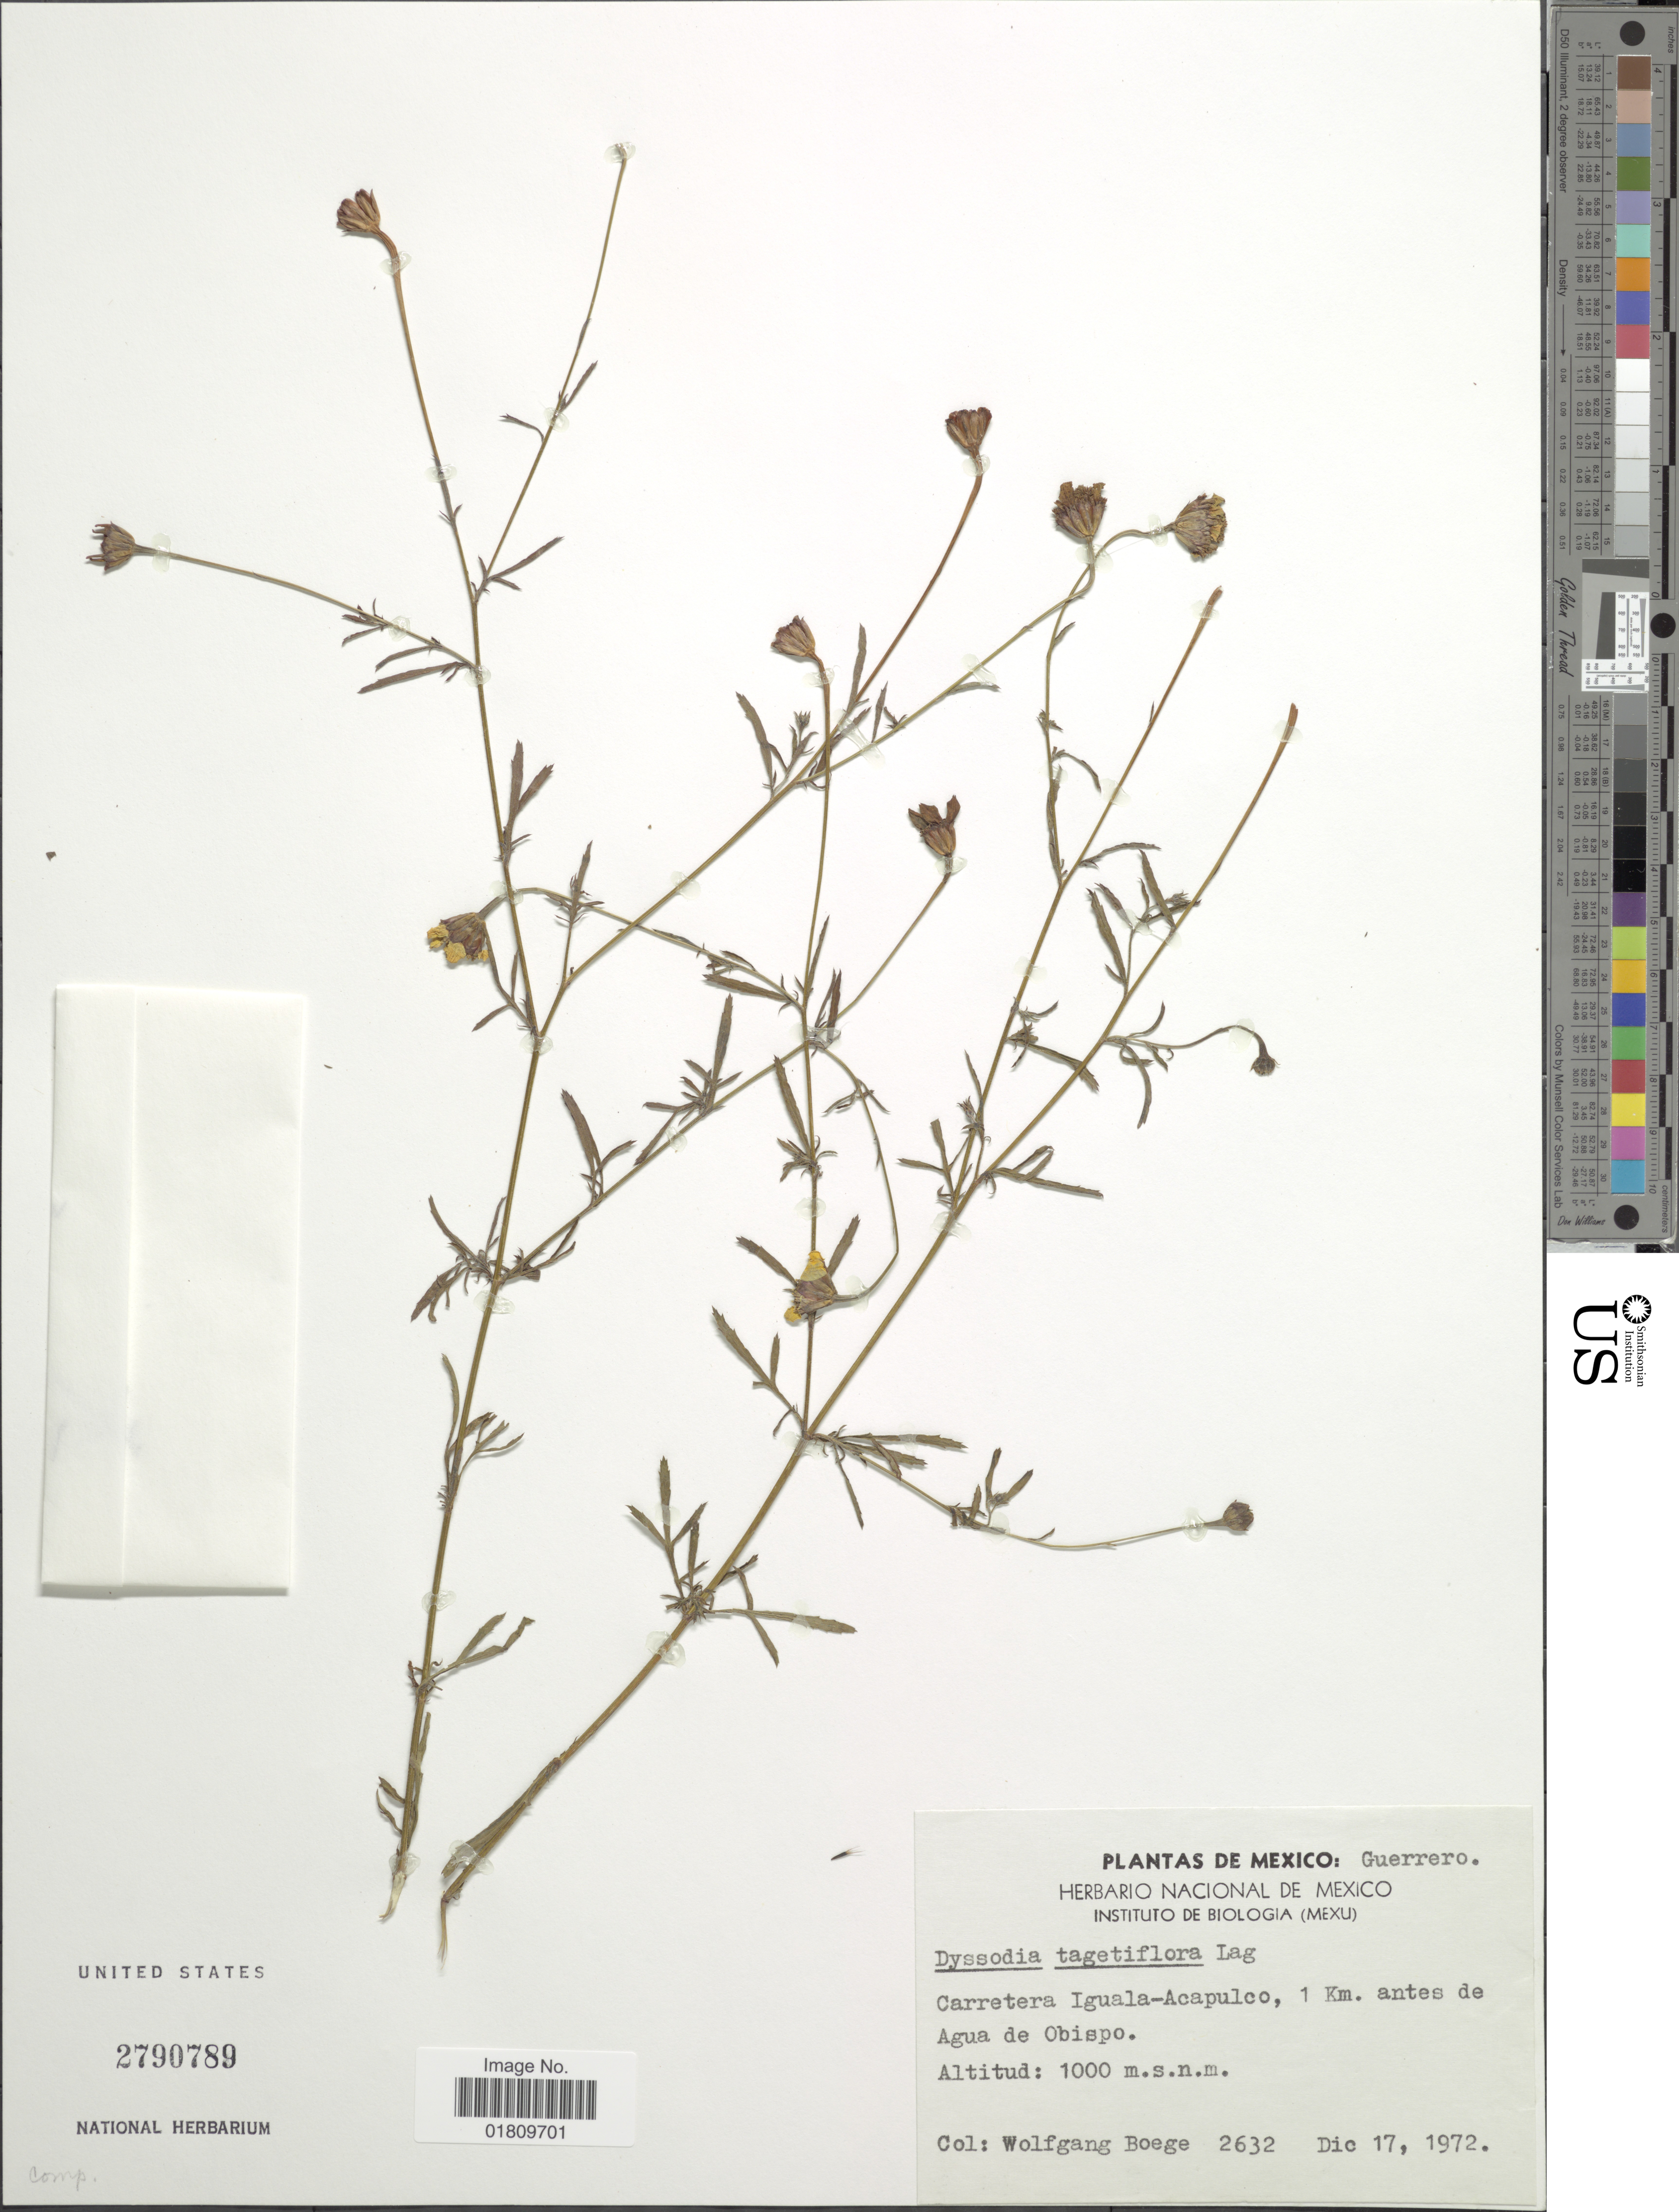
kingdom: Plantae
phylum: Tracheophyta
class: Magnoliopsida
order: Asterales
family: Asteraceae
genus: Dyssodia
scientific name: Dyssodia tagetiflora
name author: Lag.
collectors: W. Boege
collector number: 2632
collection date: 1972-12-17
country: Mexico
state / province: Guerrero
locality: Carretera Iguala-Acapulco, 1 km. antes de Agua de Obispo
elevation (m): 1000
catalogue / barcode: US 2790789